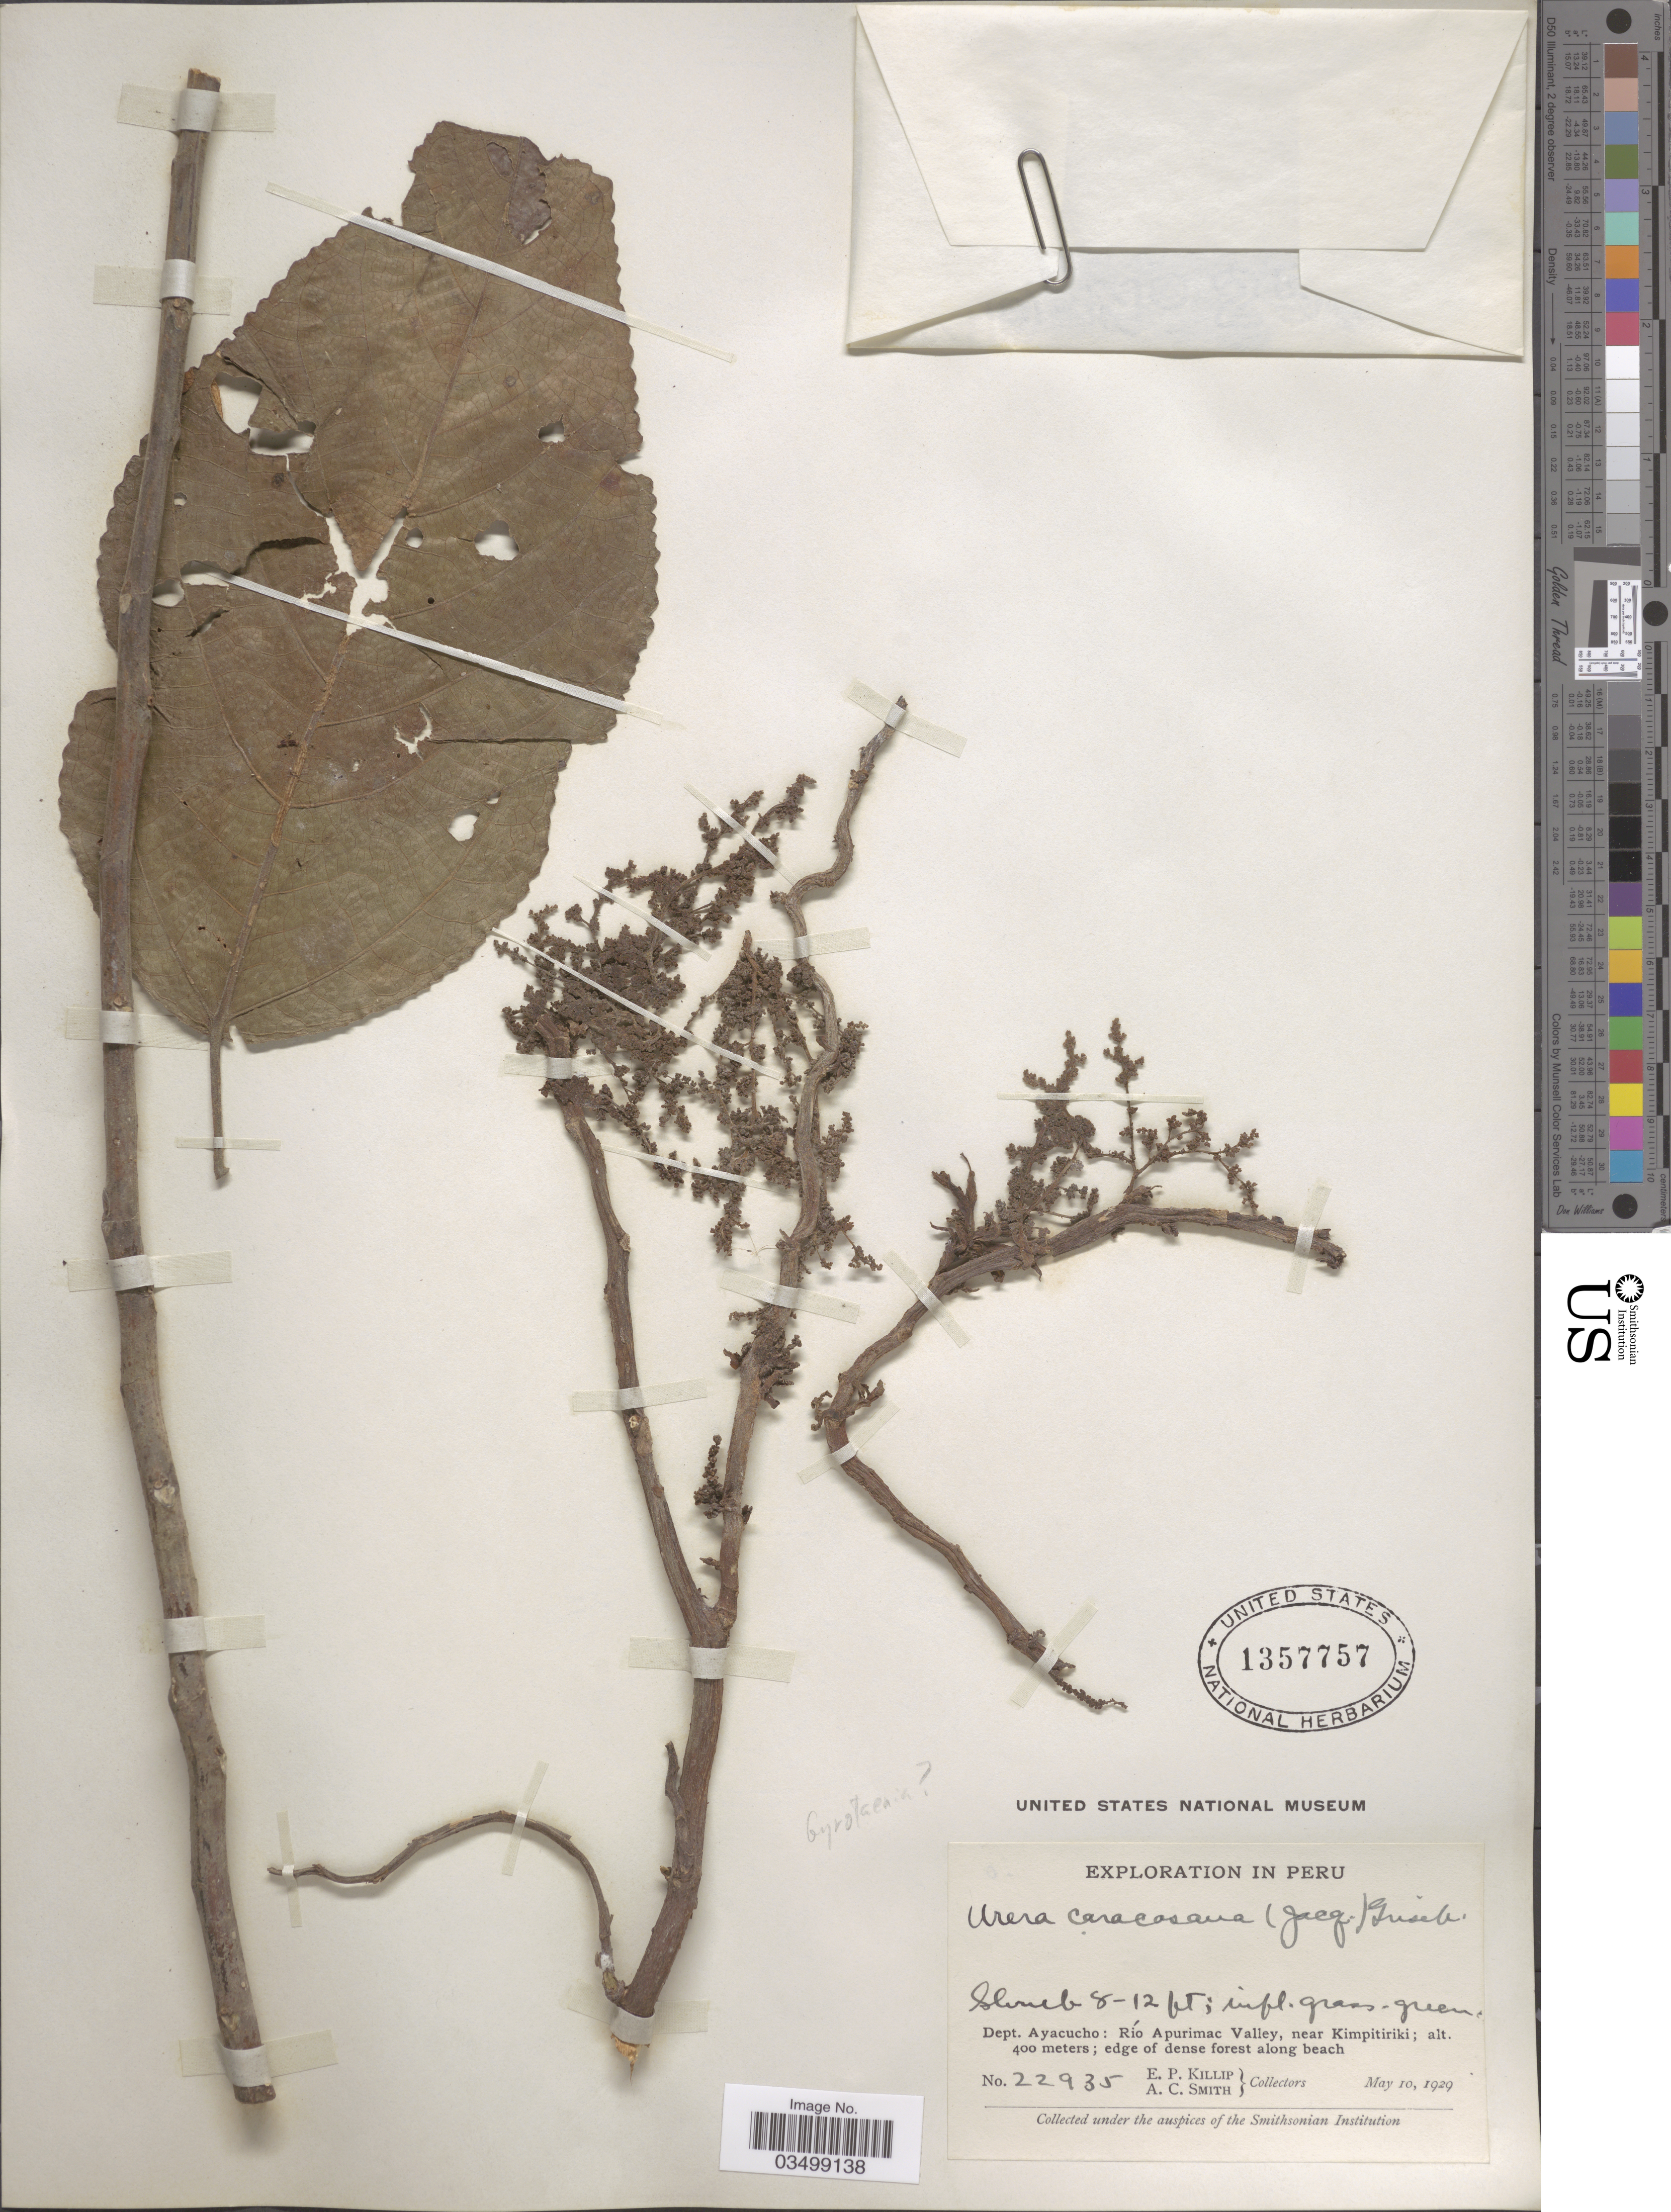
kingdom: Plantae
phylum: Tracheophyta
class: Magnoliopsida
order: Rosales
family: Urticaceae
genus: Urera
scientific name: Urera caracasana var. miquelii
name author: (Wedd.) Wedd.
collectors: E. P. Killip & A. C. Smith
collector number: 22935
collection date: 1929-05-10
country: Peru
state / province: Ayacucho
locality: Dept. Ayacucho: Río Apurimac Valley, near Kimpitiriki.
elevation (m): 400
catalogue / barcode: US 1357757